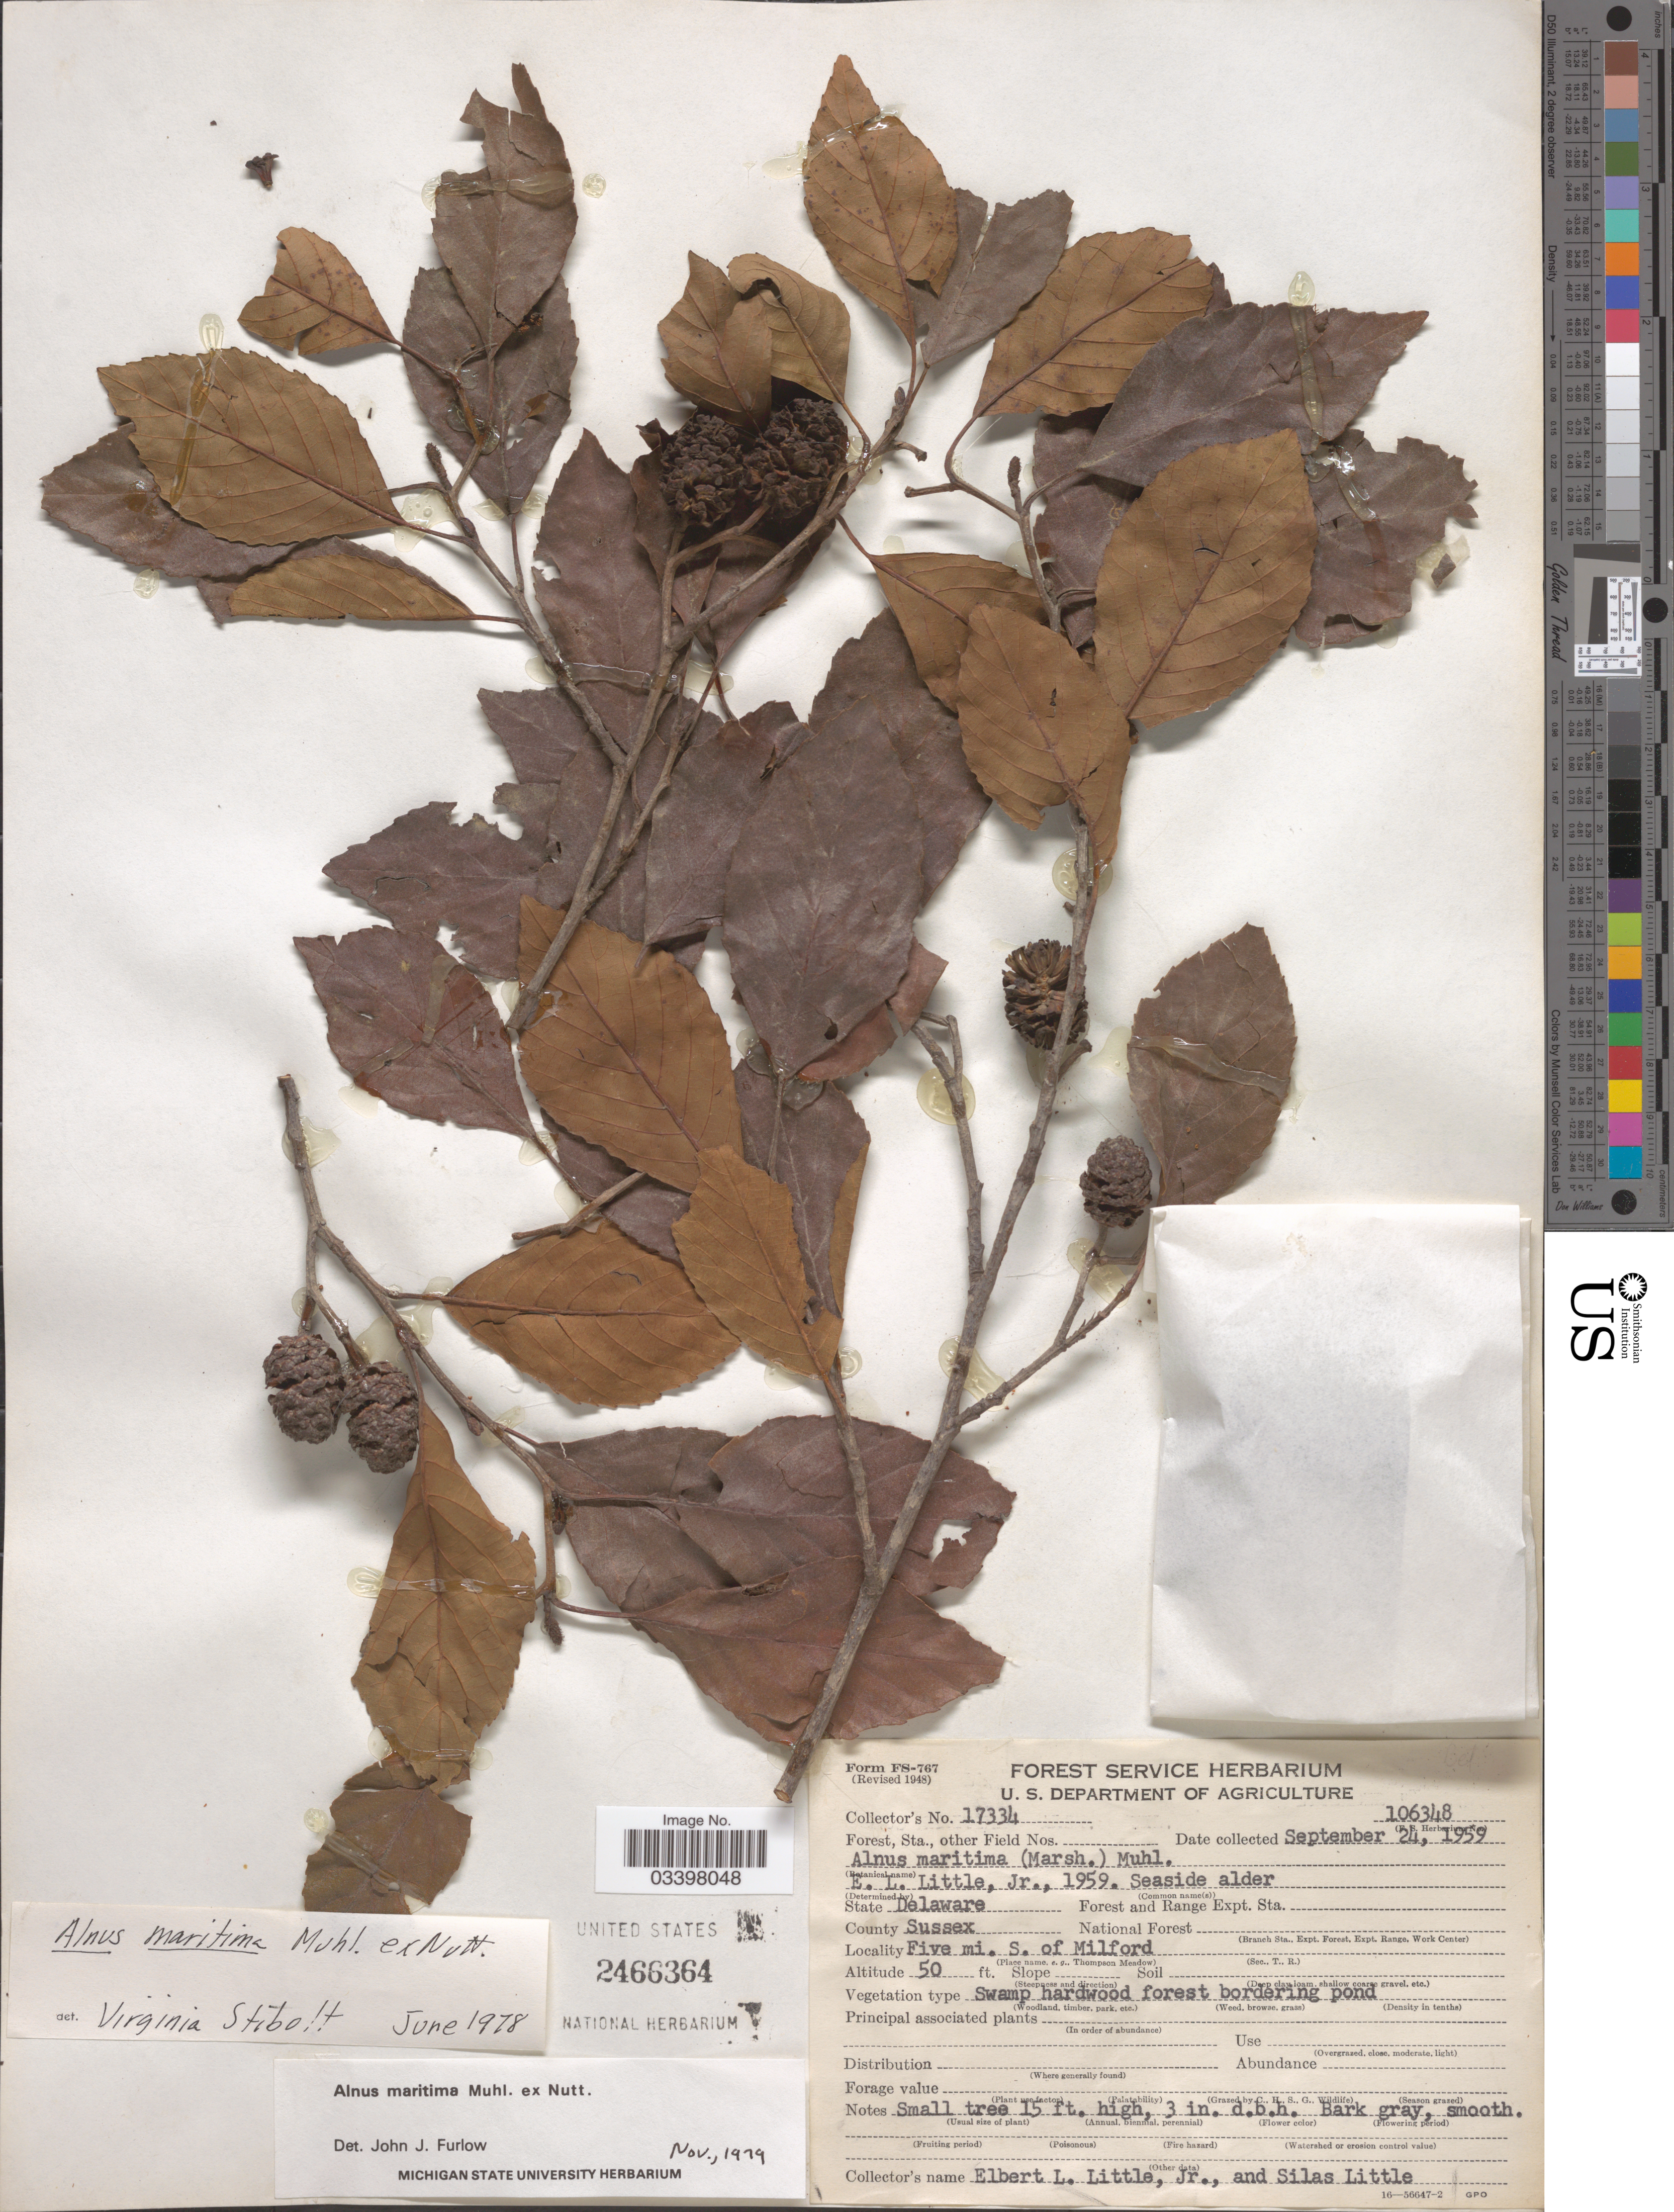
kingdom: Plantae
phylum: Tracheophyta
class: Magnoliopsida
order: Fagales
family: Betulaceae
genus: Alnus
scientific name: Alnus maritima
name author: (Marshall) Muhl. ex Nutt.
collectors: E. L. Little & S. Little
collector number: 17334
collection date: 1959-09-24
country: United States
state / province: Delaware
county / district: Sussex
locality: County Sussex. Five mi. S. of Milford.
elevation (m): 15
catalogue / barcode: US 2466364